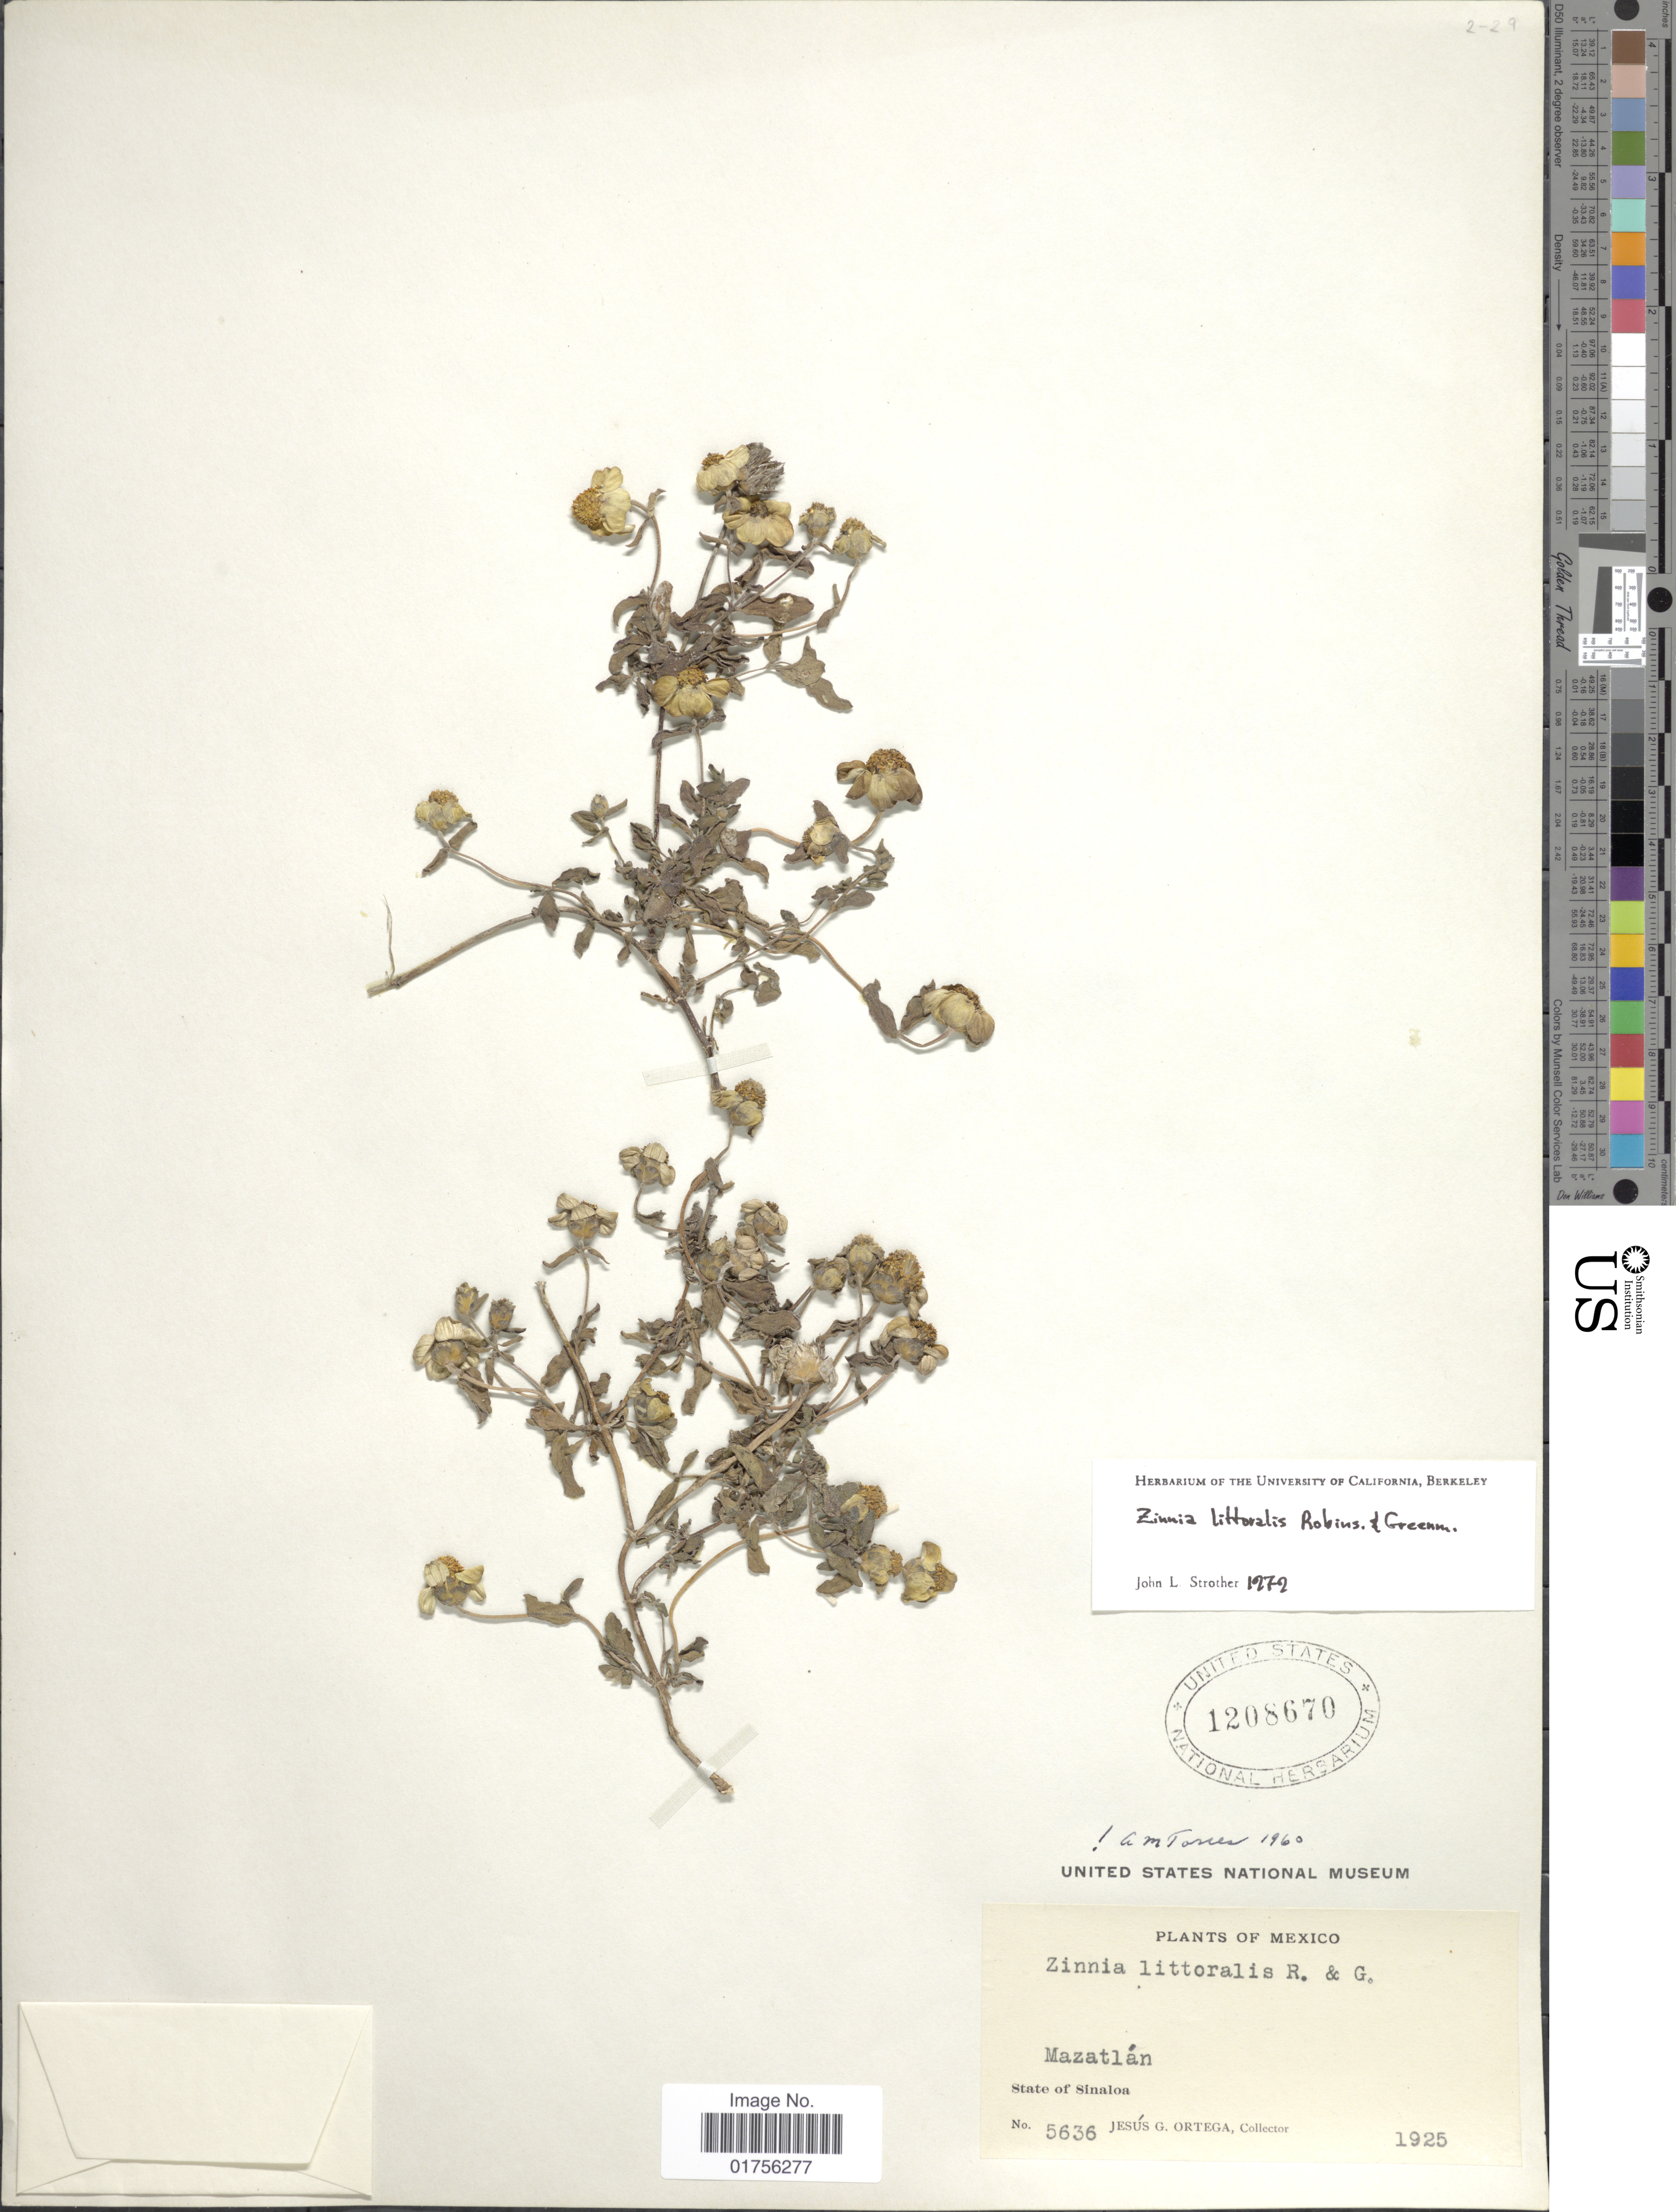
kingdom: Plantae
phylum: Tracheophyta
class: Magnoliopsida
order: Asterales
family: Asteraceae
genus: Zinnia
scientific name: Zinnia littoralis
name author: B.L. Rob. & Greenm.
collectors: J. Ortega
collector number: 5636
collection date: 1925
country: Mexico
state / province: Sinaloa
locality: Mazatlan, State of Sinaloa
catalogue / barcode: US 1208670